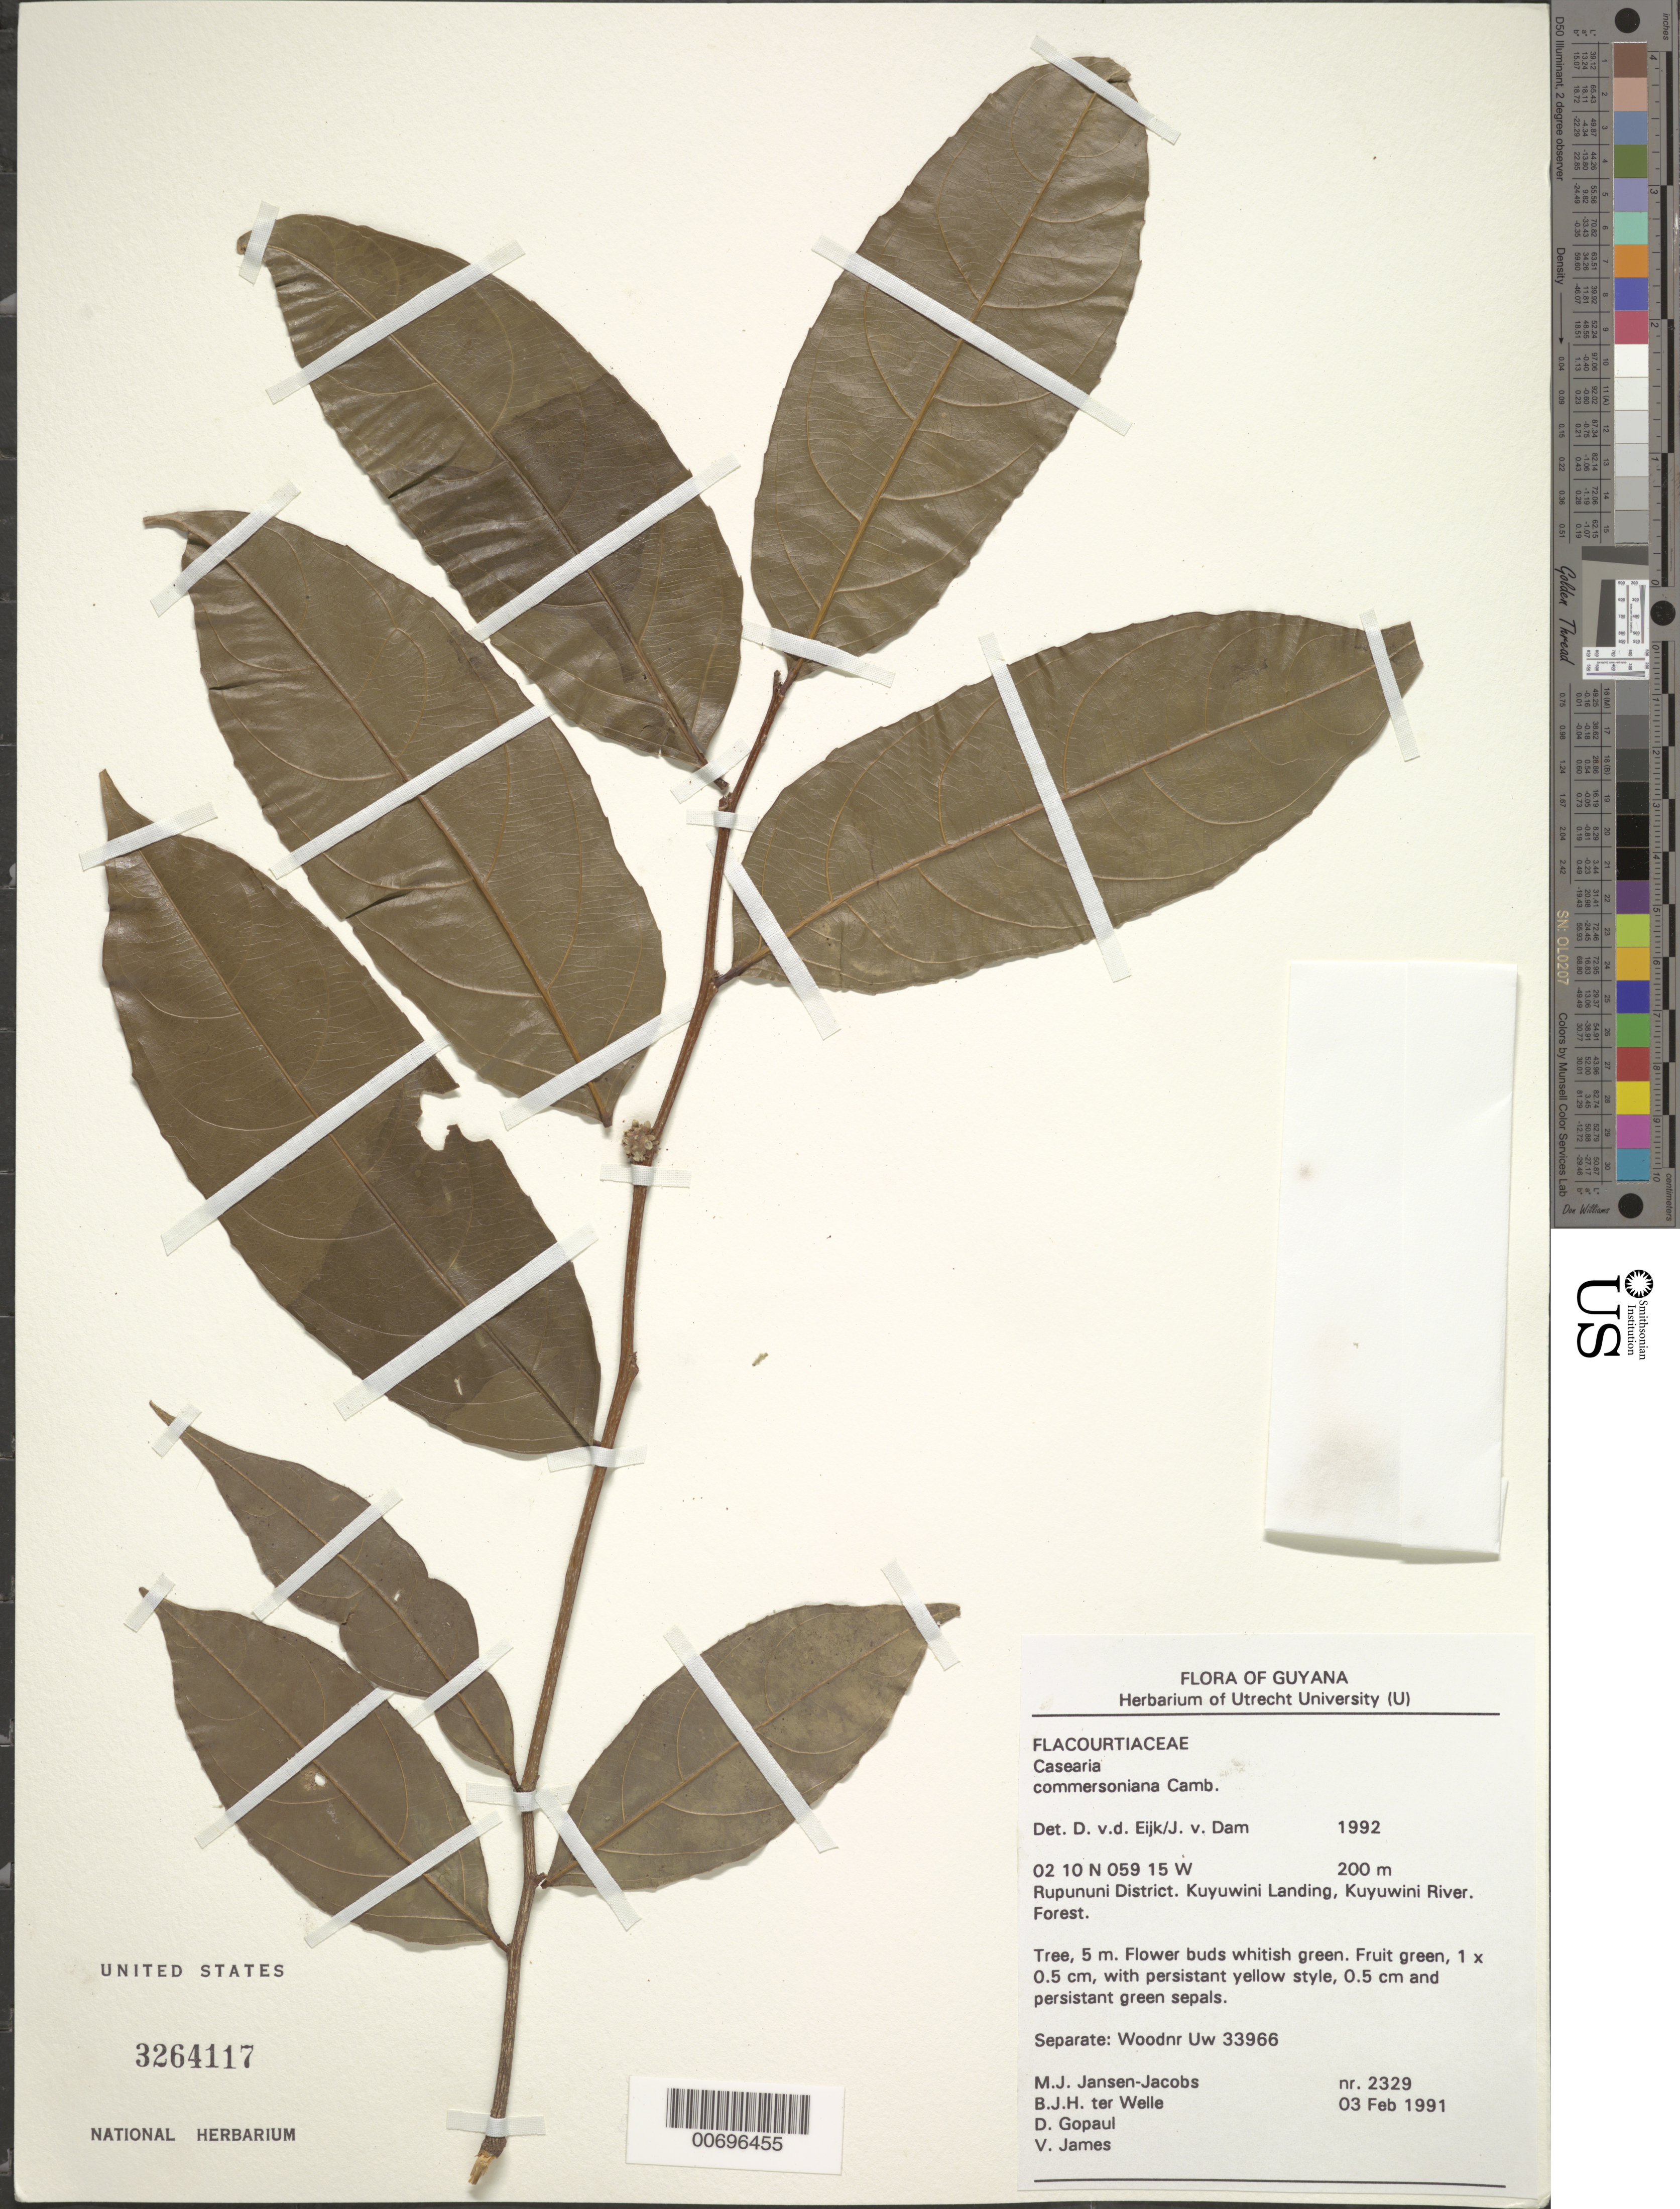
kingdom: Plantae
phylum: Tracheophyta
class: Magnoliopsida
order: Malpighiales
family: Salicaceae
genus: Piparea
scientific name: Piparea dentata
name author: Aubl.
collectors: M. J. Jansen-Jacobs, B. Welle, D. Gopaul & V. James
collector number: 2329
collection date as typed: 3-Feb-91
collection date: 1991-02-03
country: Guyana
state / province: U. Takutu-U. Essequibo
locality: Kuyuwini Landing, Kuyuwini River, Rupununi District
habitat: Forest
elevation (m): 200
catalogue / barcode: US 3264117